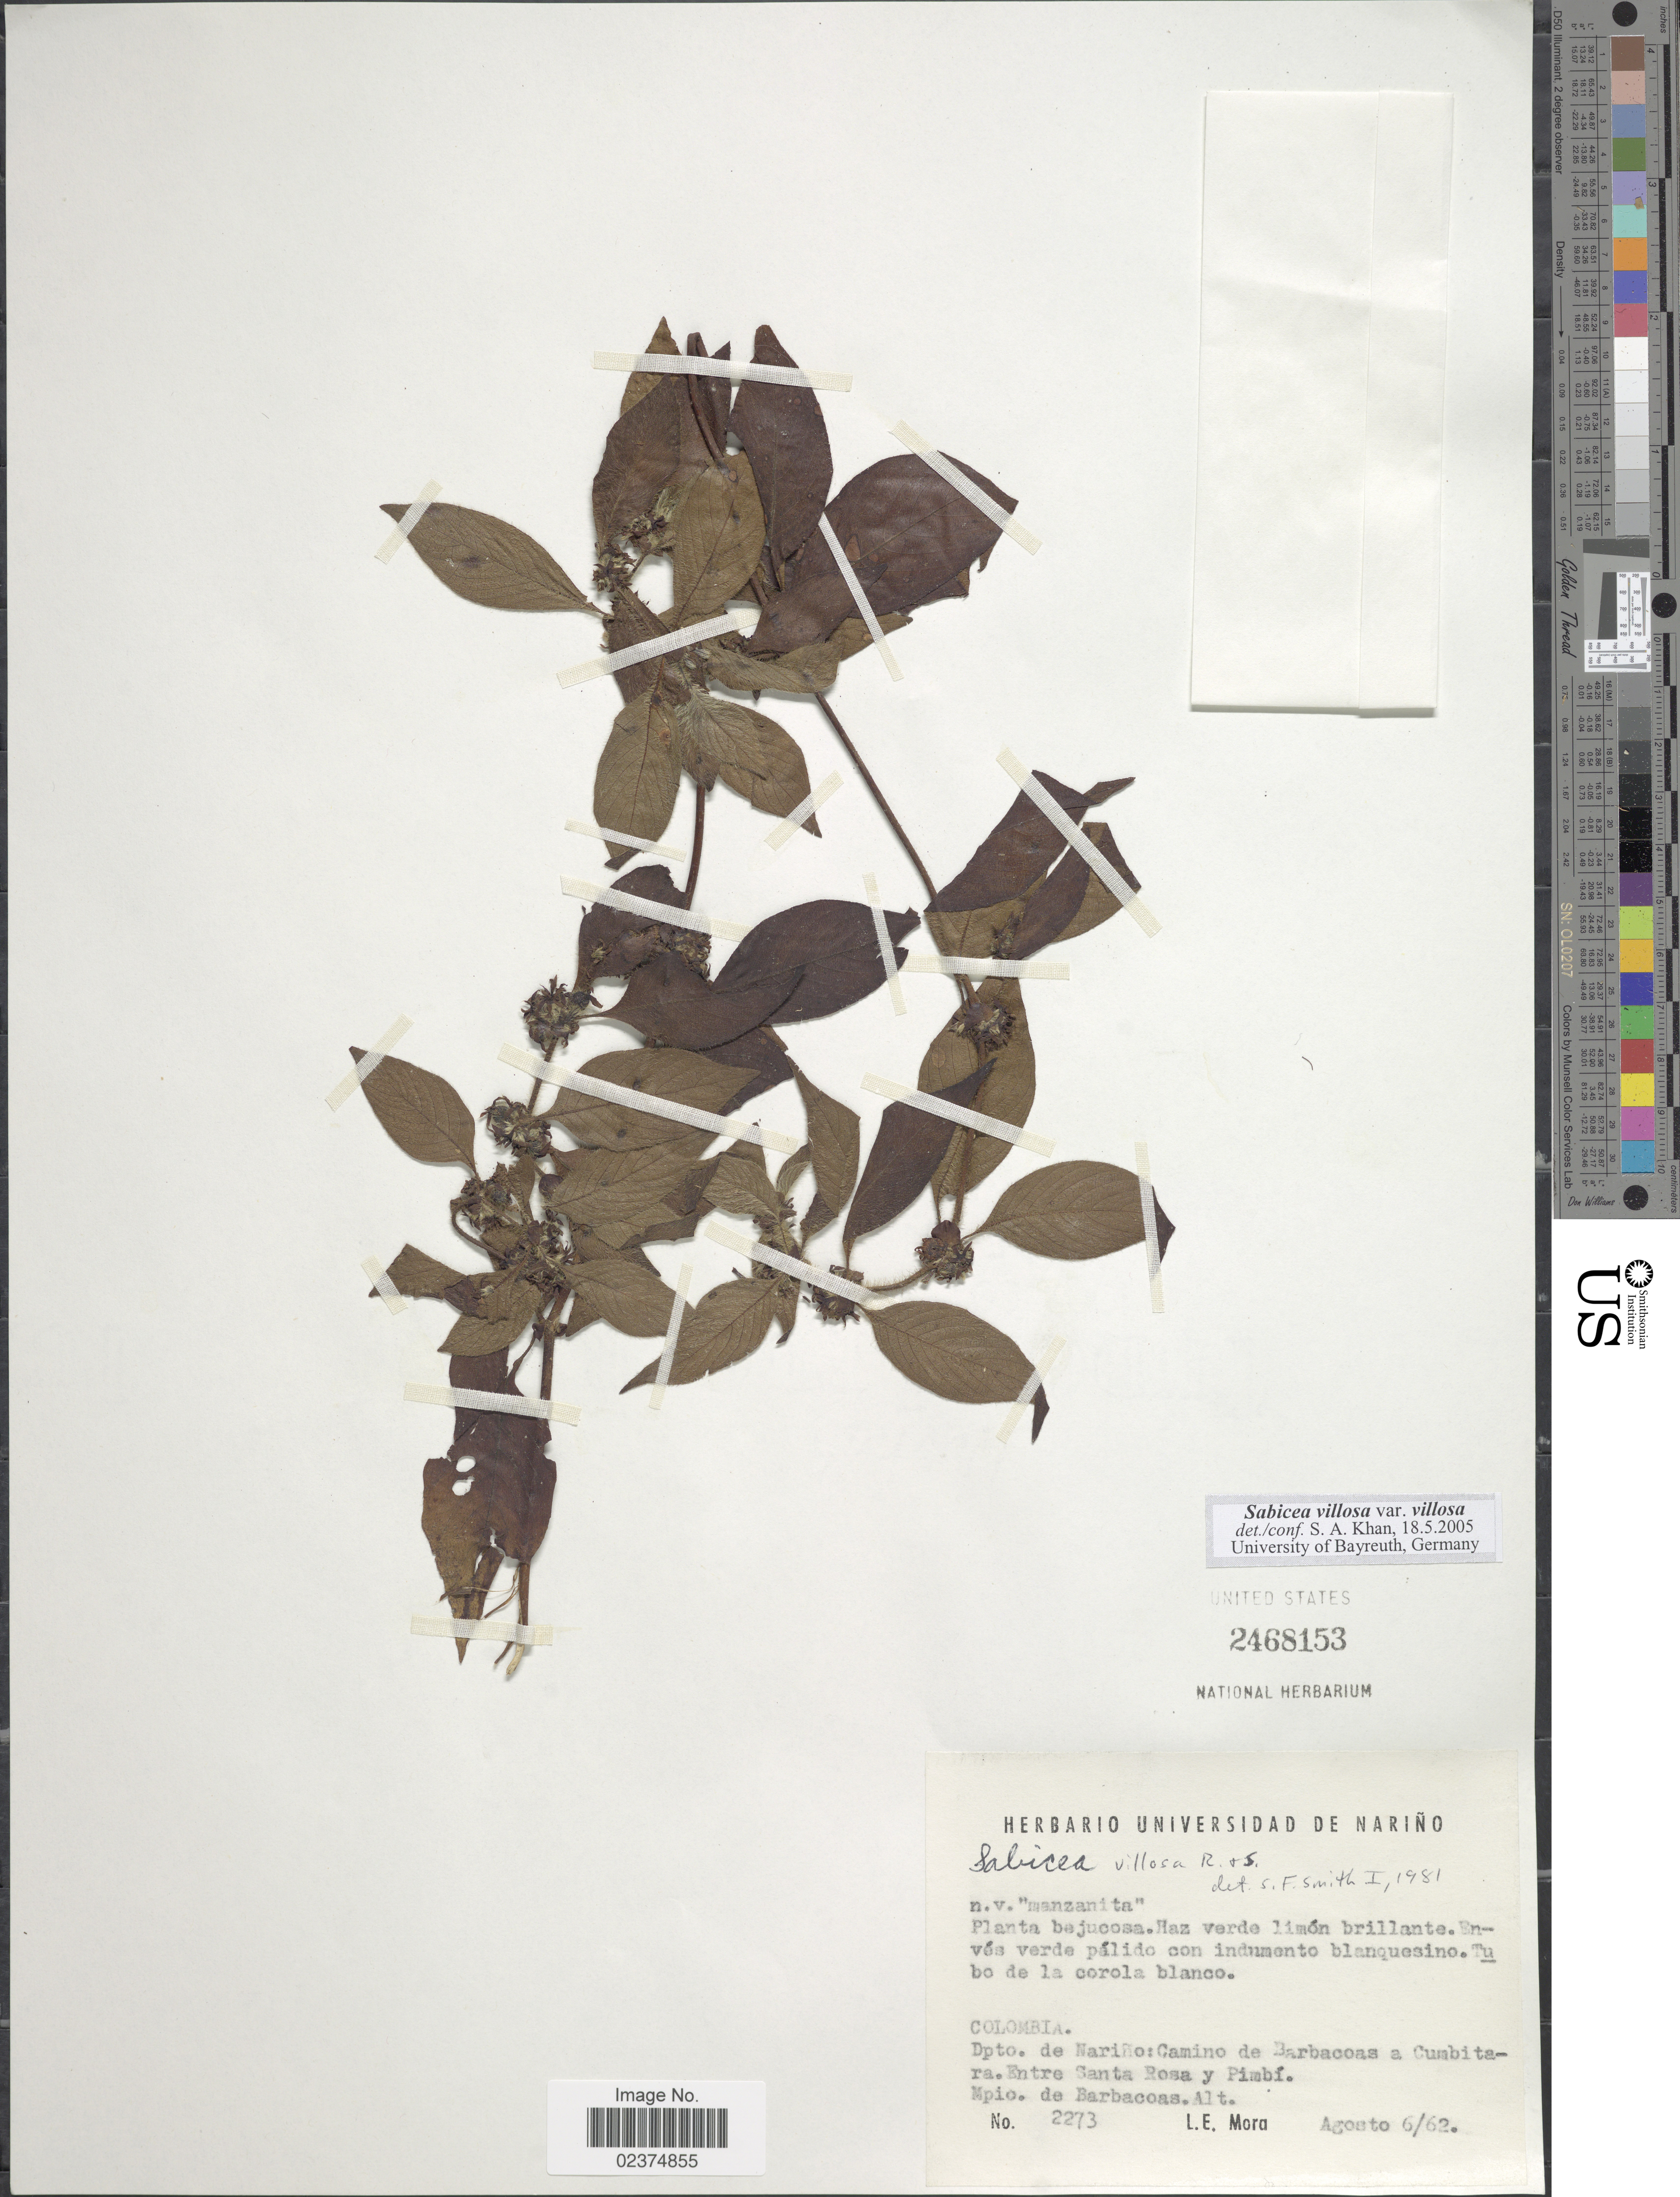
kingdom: Plantae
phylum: Tracheophyta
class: Magnoliopsida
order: Gentianales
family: Rubiaceae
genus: Sabicea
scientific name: Sabicea villosa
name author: Willd. ex Roem. & Schult.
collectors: L. Mora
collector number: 2273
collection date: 1962-08-06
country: Colombia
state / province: Nariño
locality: Depto. de Nariño: Camino de Barbacoas a Cumbitara. Entre Santa Rosa y Pimbi. Mpio. de Barbacoas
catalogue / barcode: US 2468153